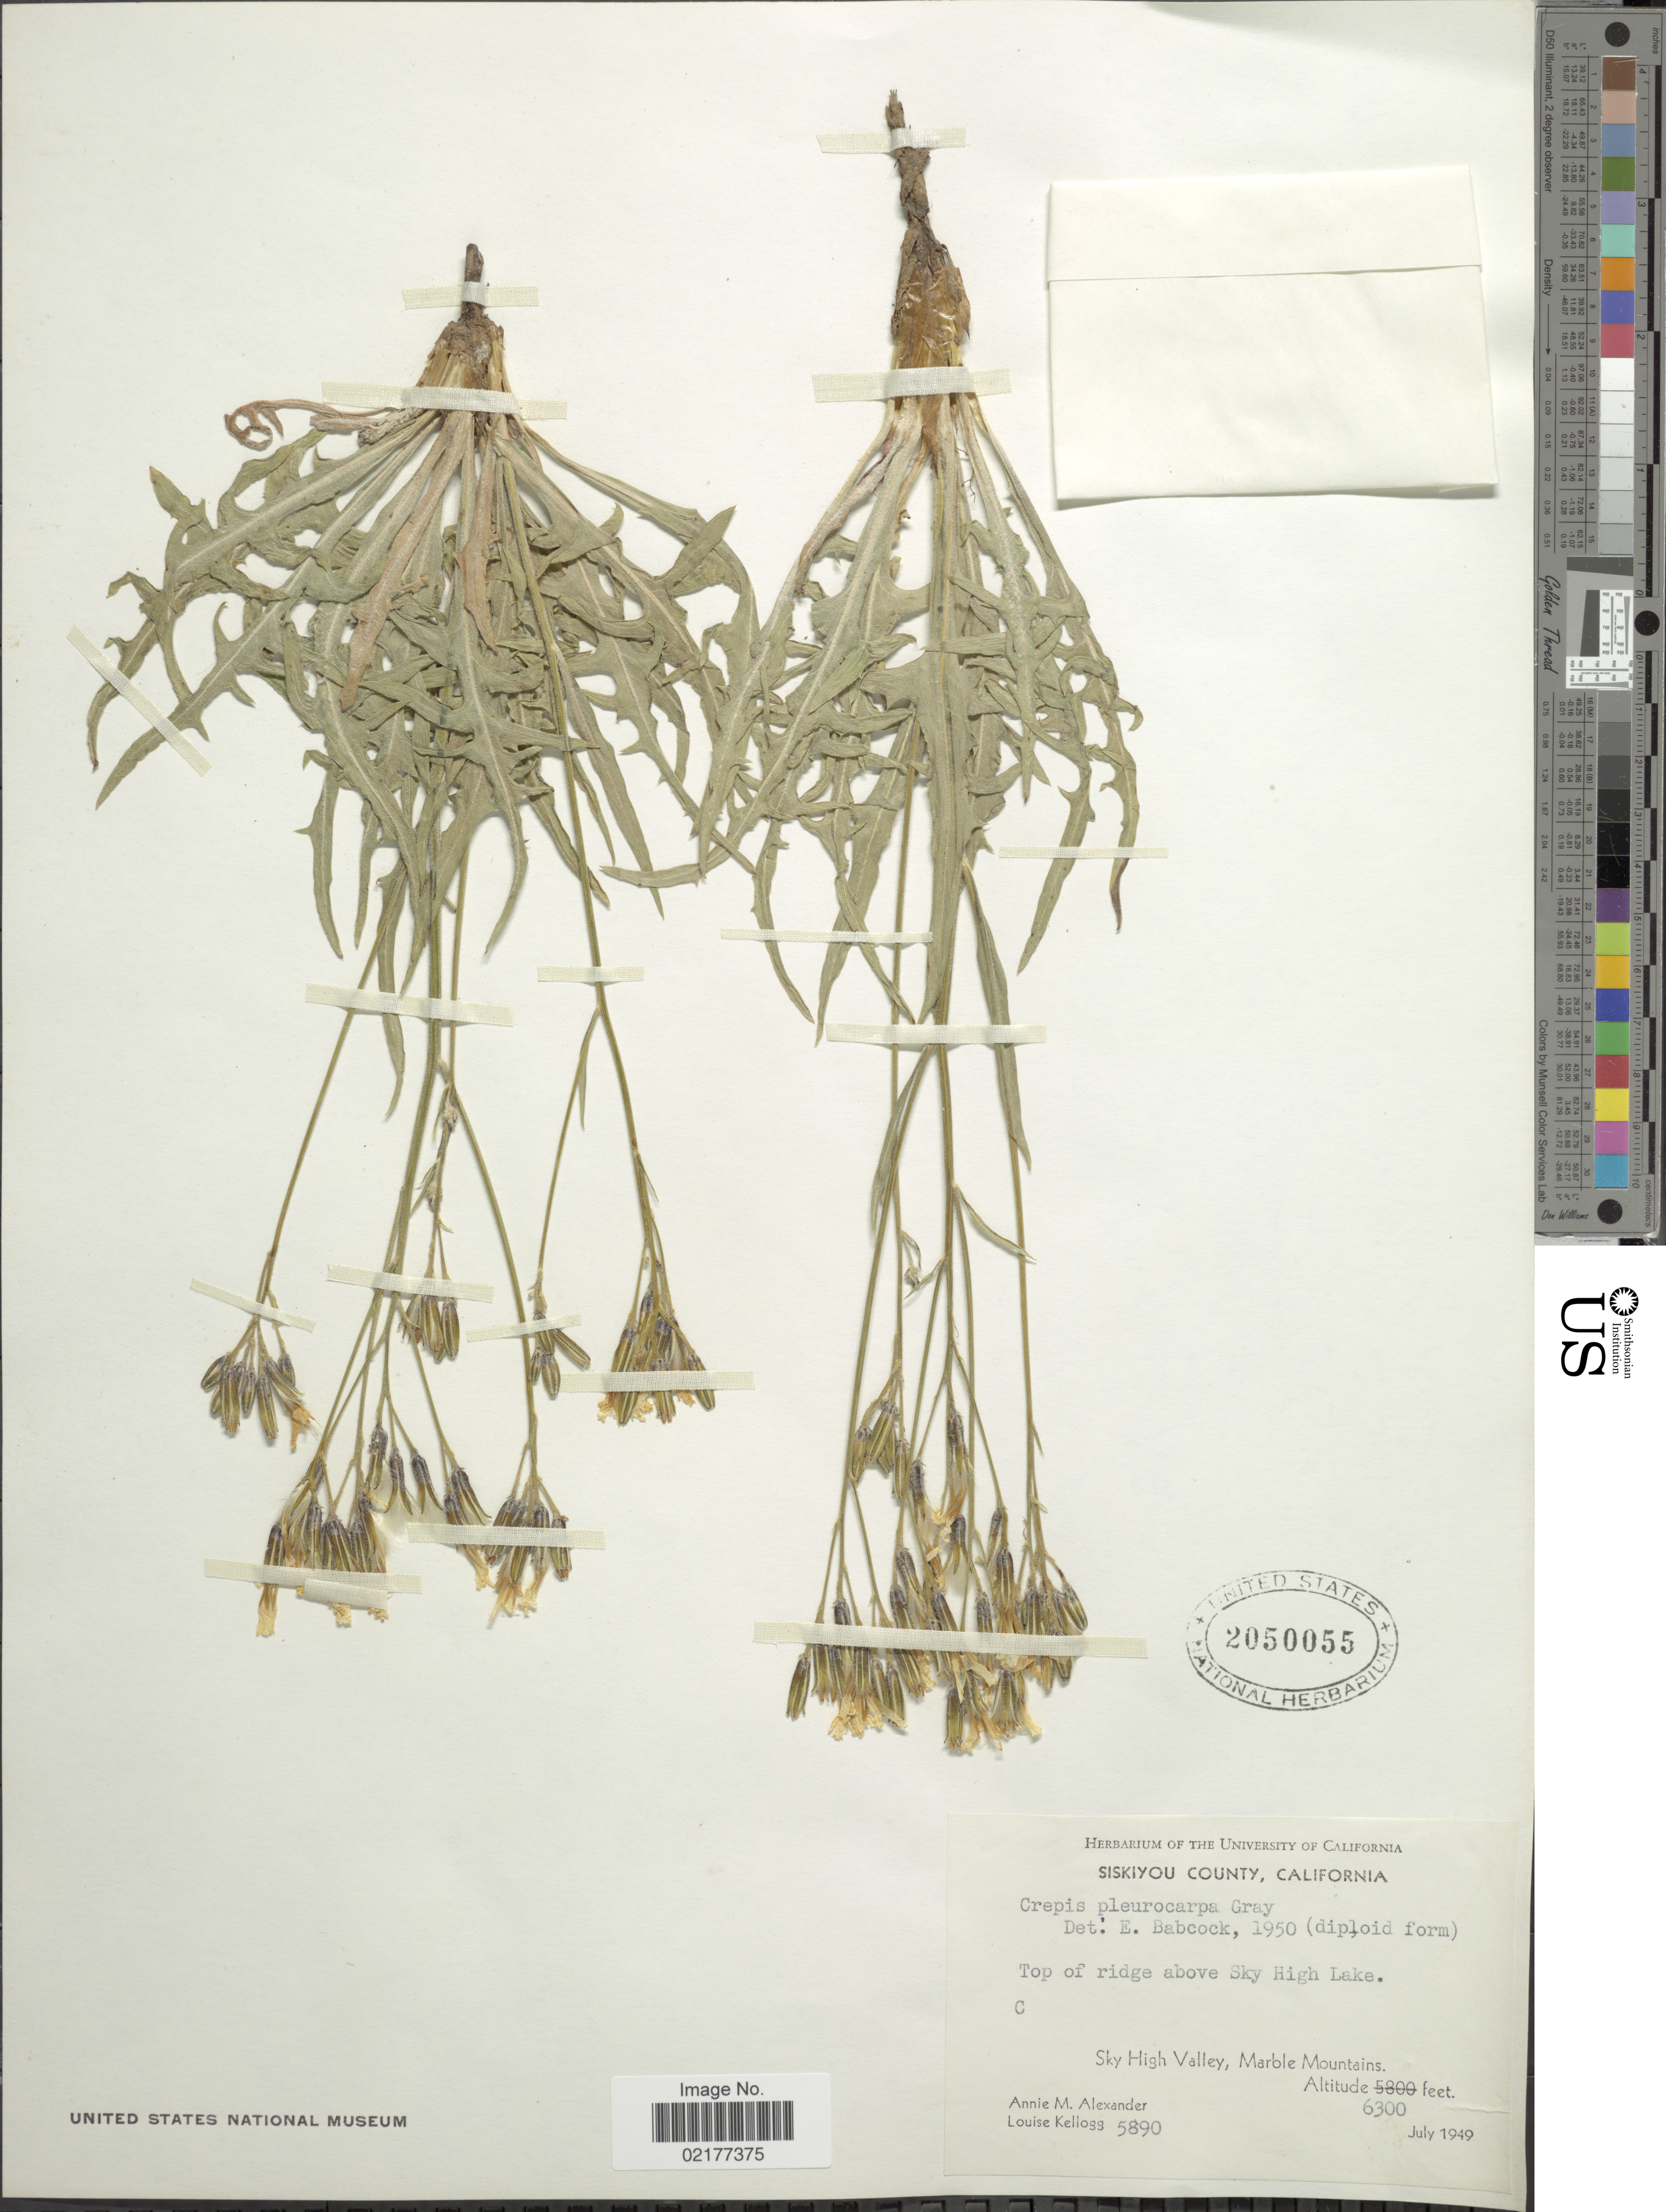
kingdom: Plantae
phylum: Tracheophyta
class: Magnoliopsida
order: Asterales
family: Asteraceae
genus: Crepis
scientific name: Crepis pleurocarpa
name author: A. Gray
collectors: A. M. Alexander & L. Kellogg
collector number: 5890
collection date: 1949-07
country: United States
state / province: California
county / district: Siskiyou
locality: Siskiyou County, California, Top of ridge above Sky High Lake, Sky High Valley, Marble Mountains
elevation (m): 1920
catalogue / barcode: US 2050055